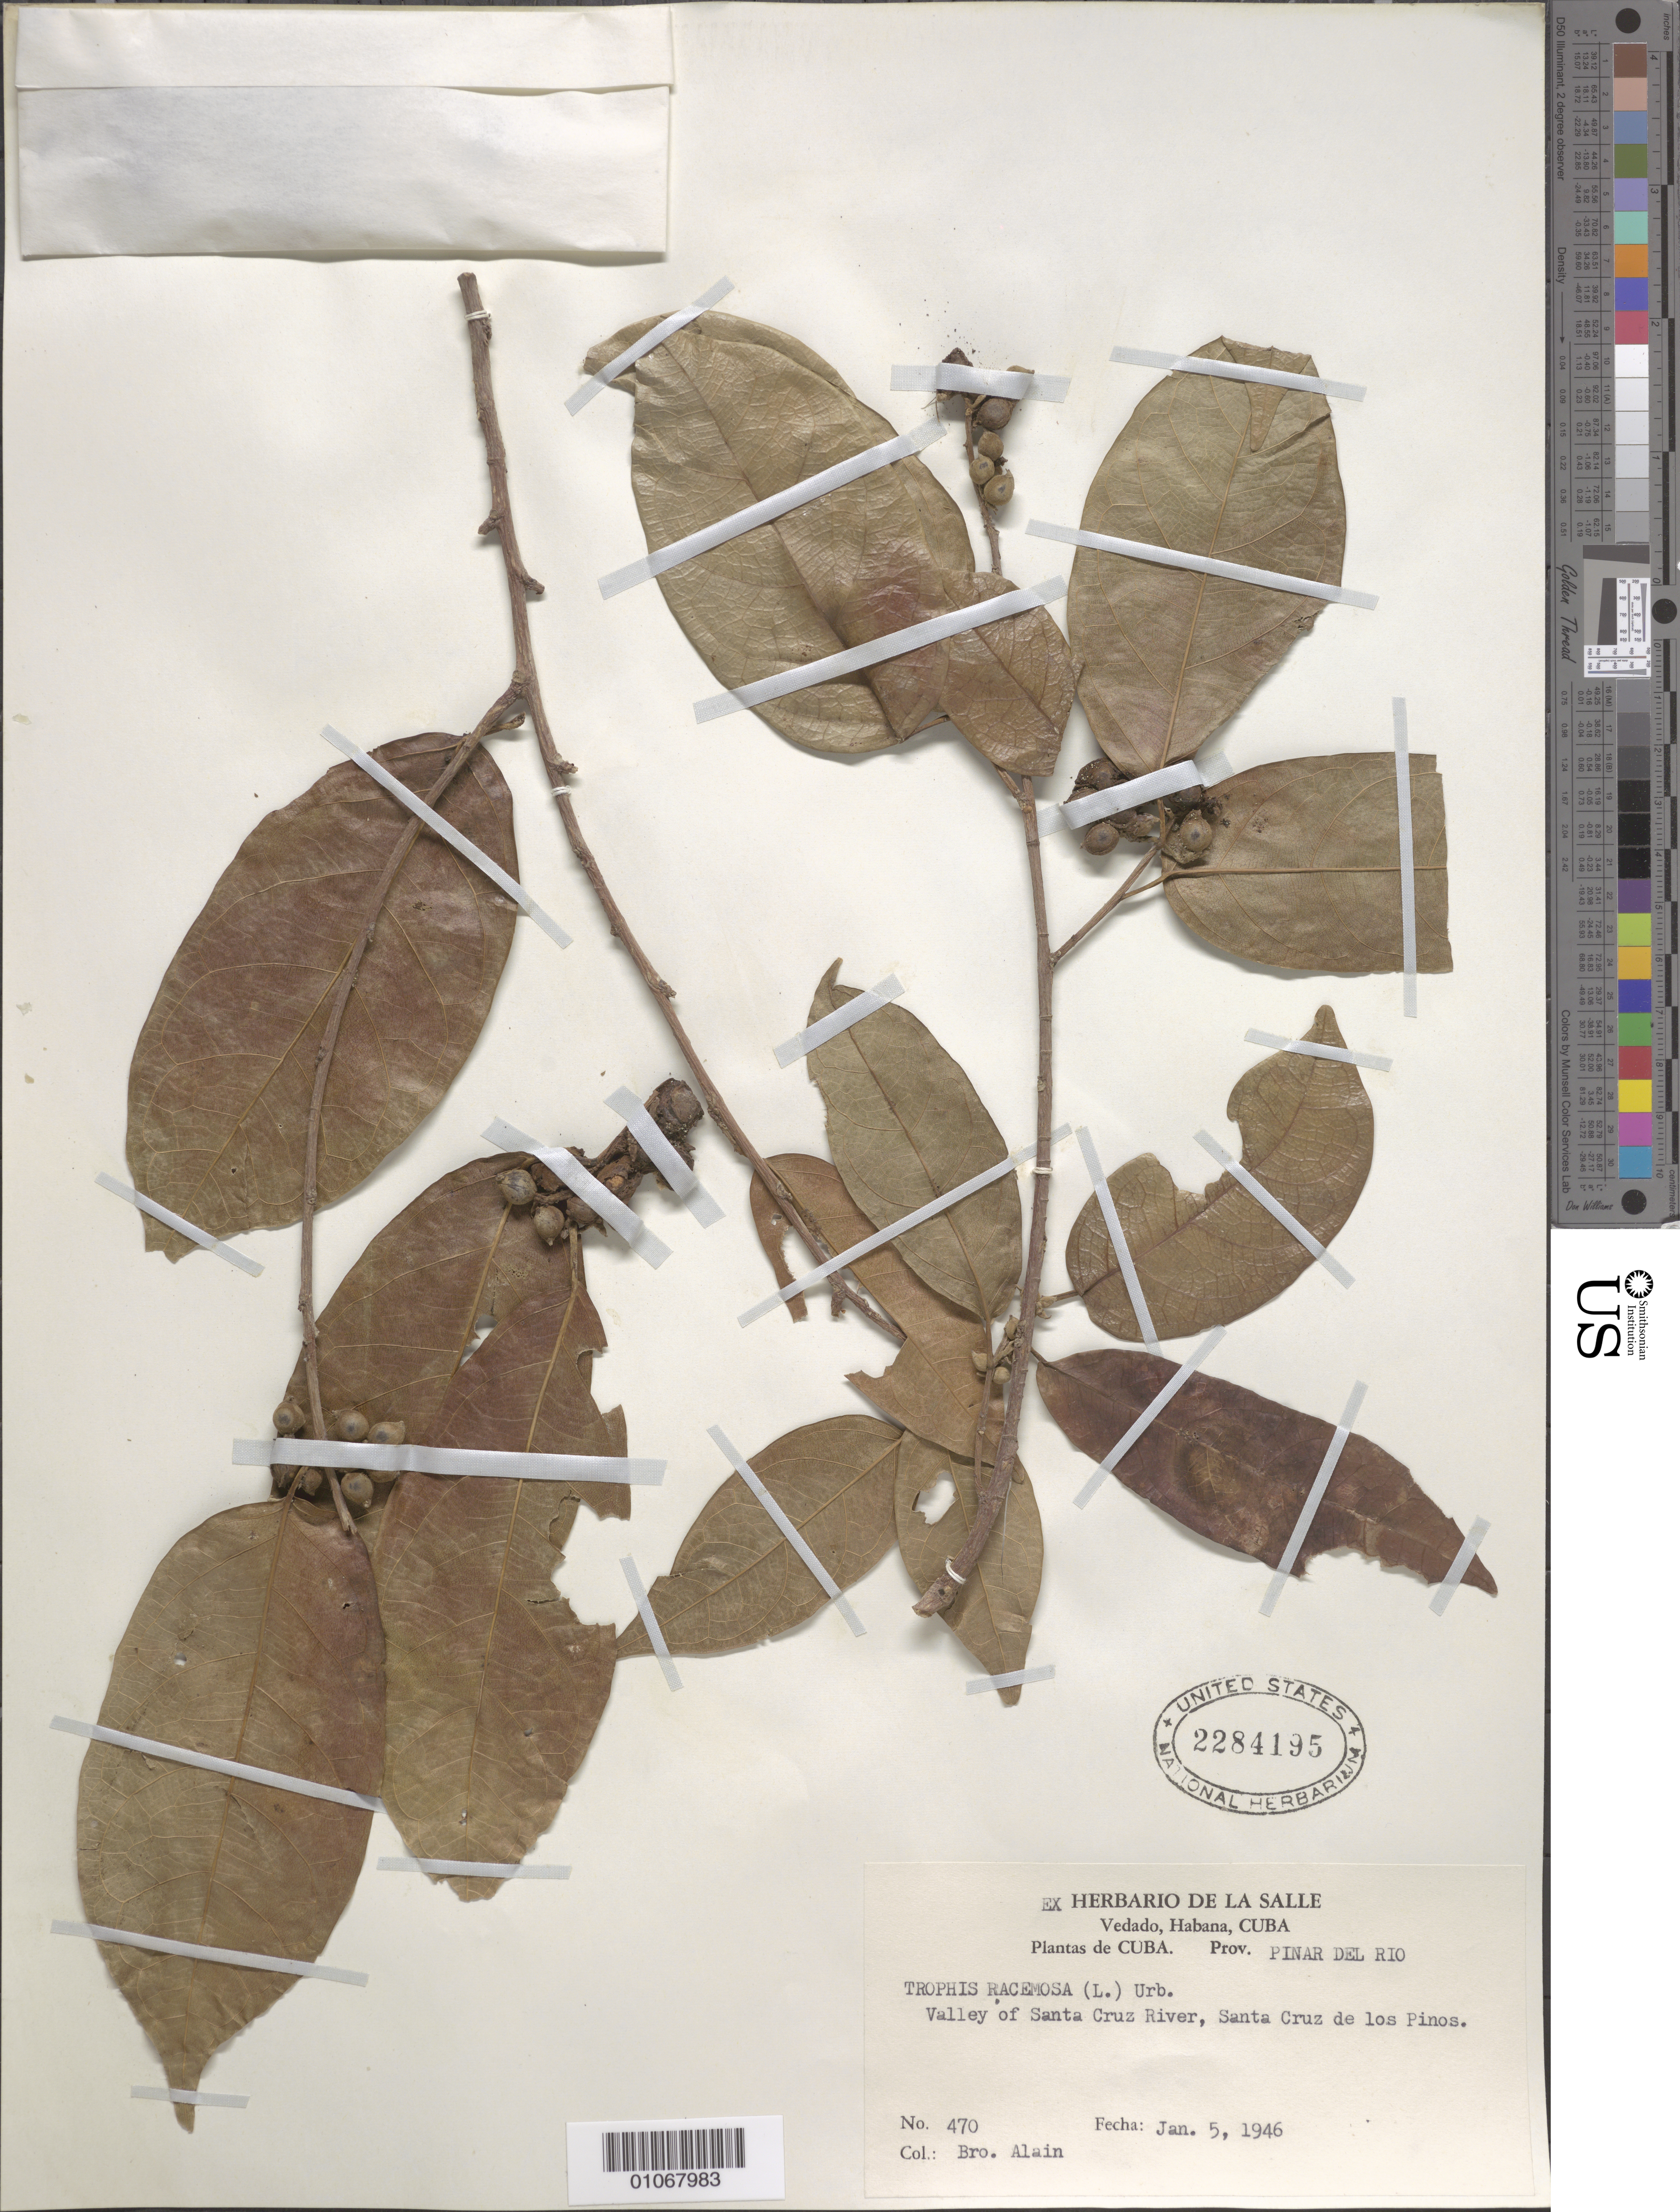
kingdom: Plantae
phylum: Tracheophyta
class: Magnoliopsida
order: Rosales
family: Moraceae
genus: Trophis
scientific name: Trophis racemosa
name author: (L.) Urb.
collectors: A. H. Liogier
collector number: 470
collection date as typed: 05 Jan 1946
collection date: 1946-01-05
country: Cuba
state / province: Pinar del Rio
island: Cuba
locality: Valley of Santa Cruz river, Santa Cruz de los Pinos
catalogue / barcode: US 2284195